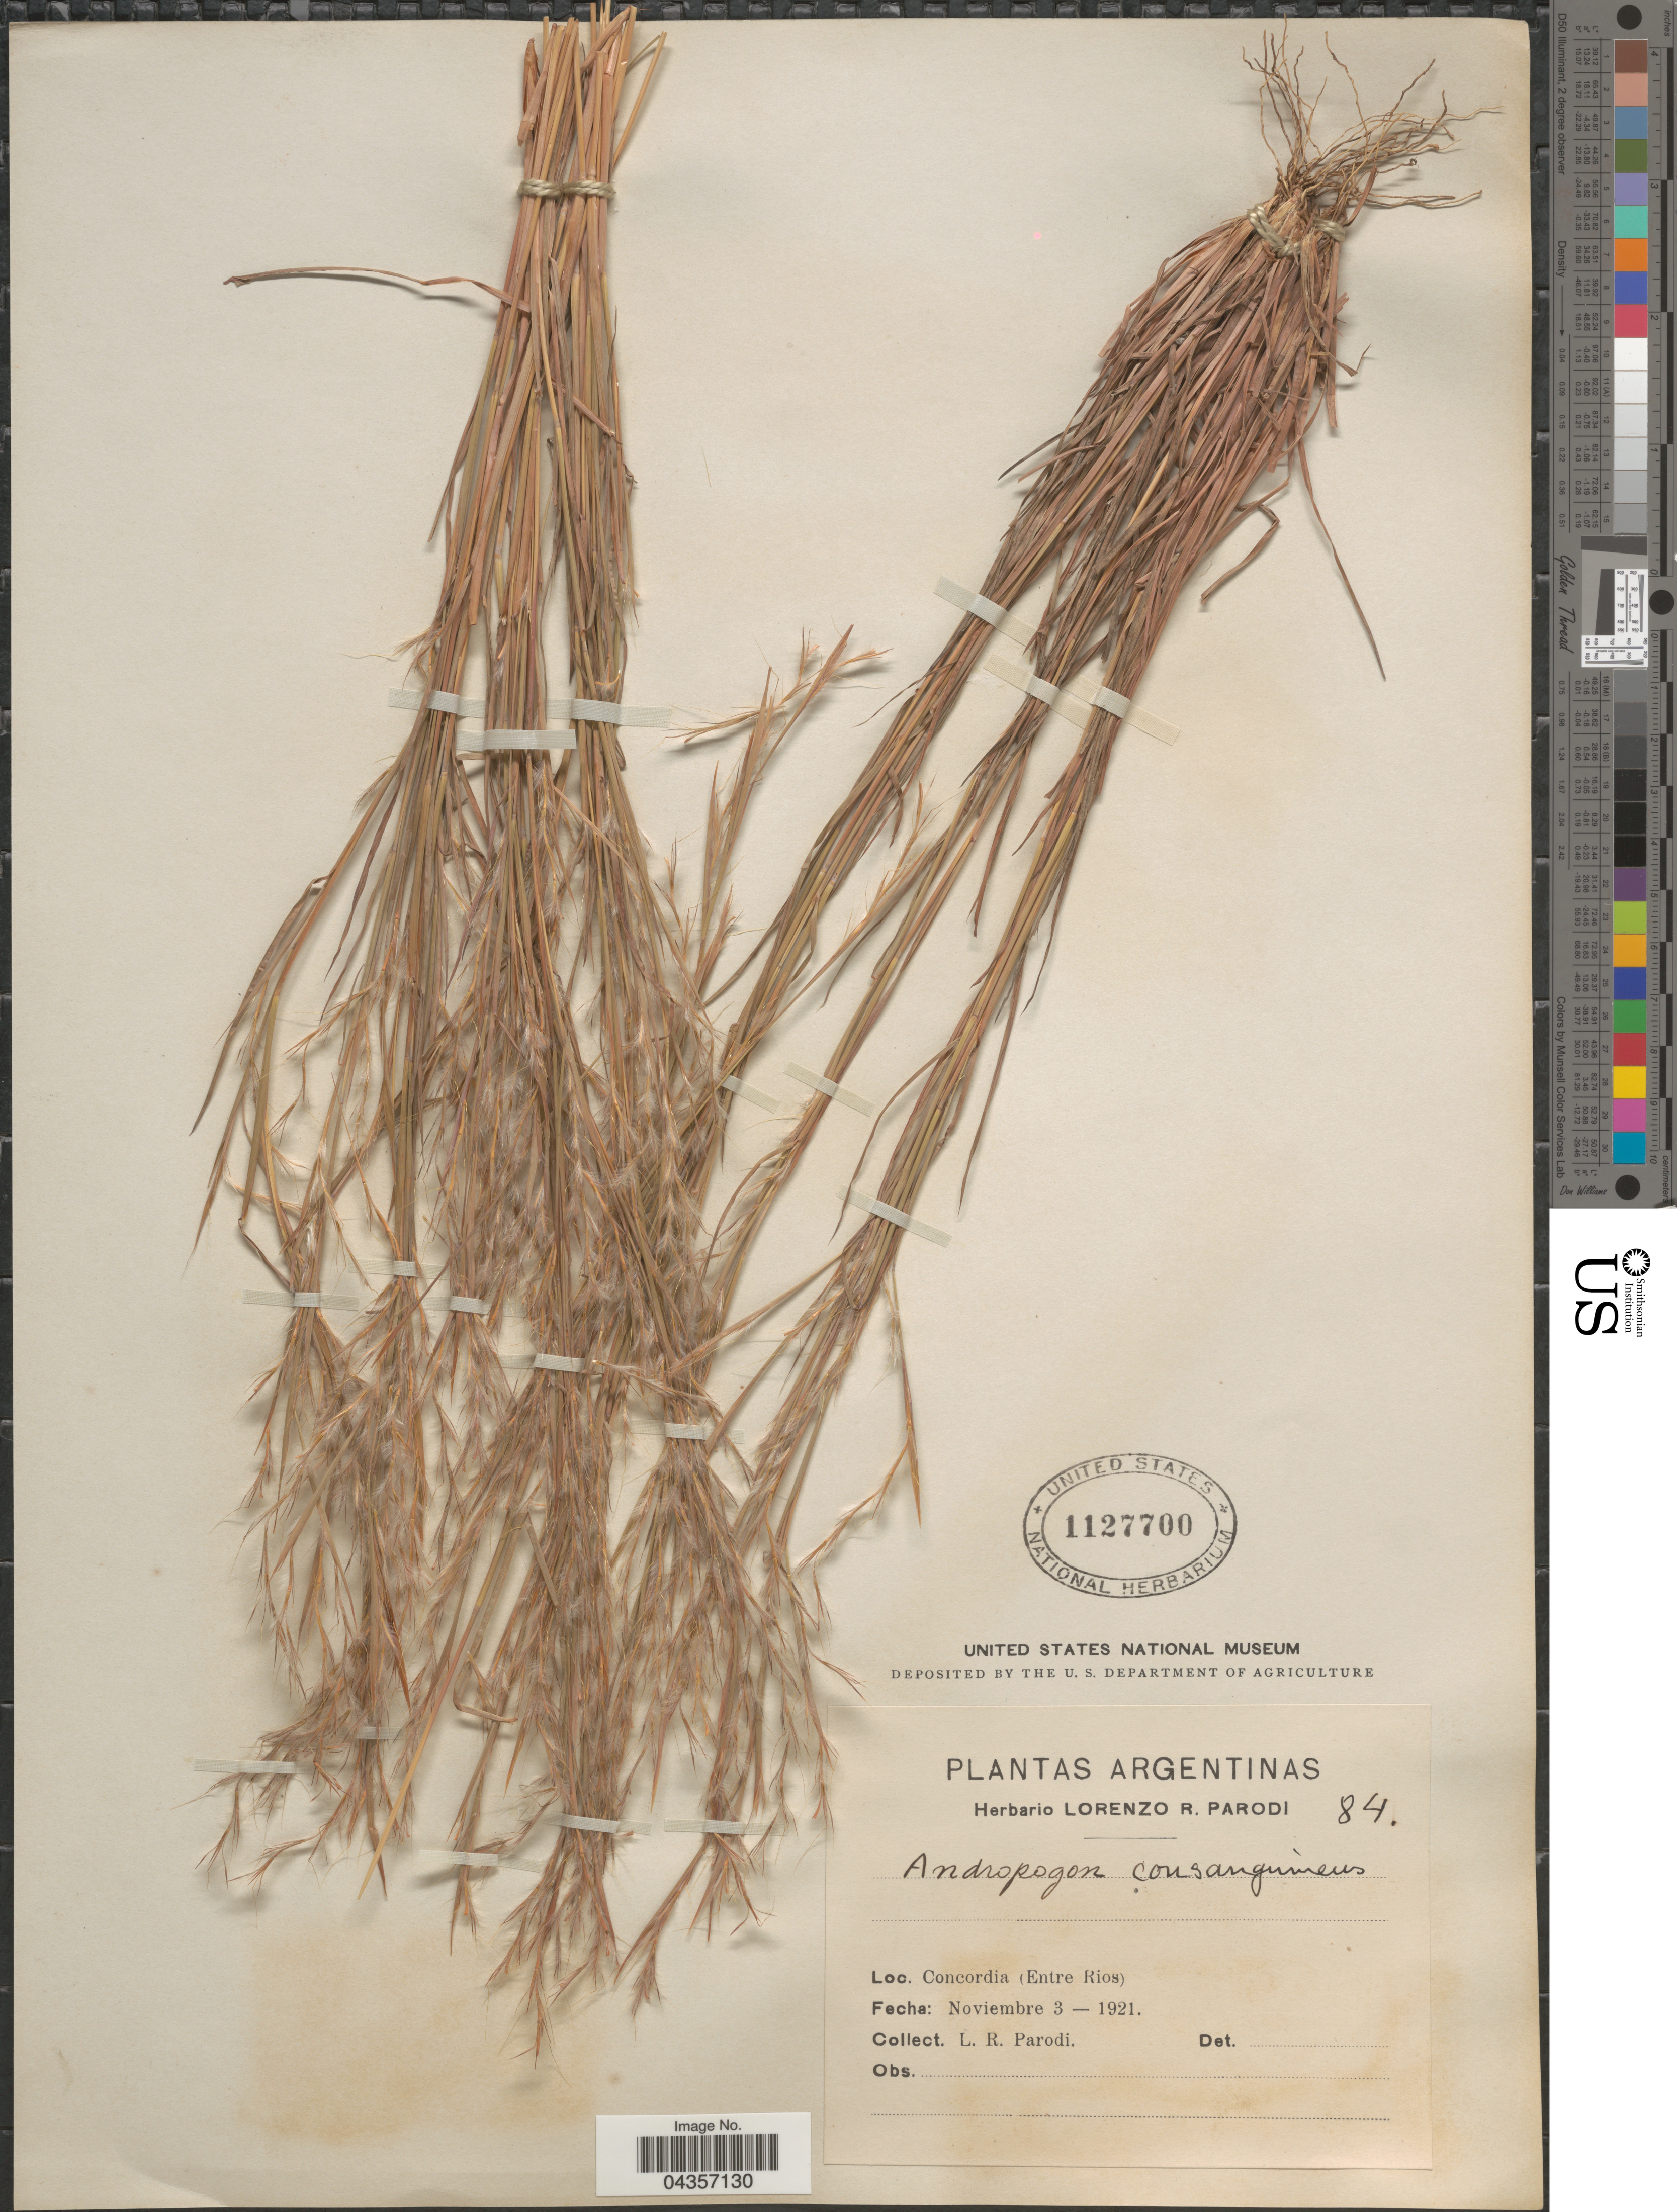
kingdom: Plantae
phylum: Tracheophyta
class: Liliopsida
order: Poales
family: Poaceae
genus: Schizachyrium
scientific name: Schizachyrium spicatum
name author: (Spreng.) Wipff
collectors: L. R. Parodi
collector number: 84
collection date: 1921-11-03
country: Argentina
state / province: Entre Rios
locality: Concordia.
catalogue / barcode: US 1127700